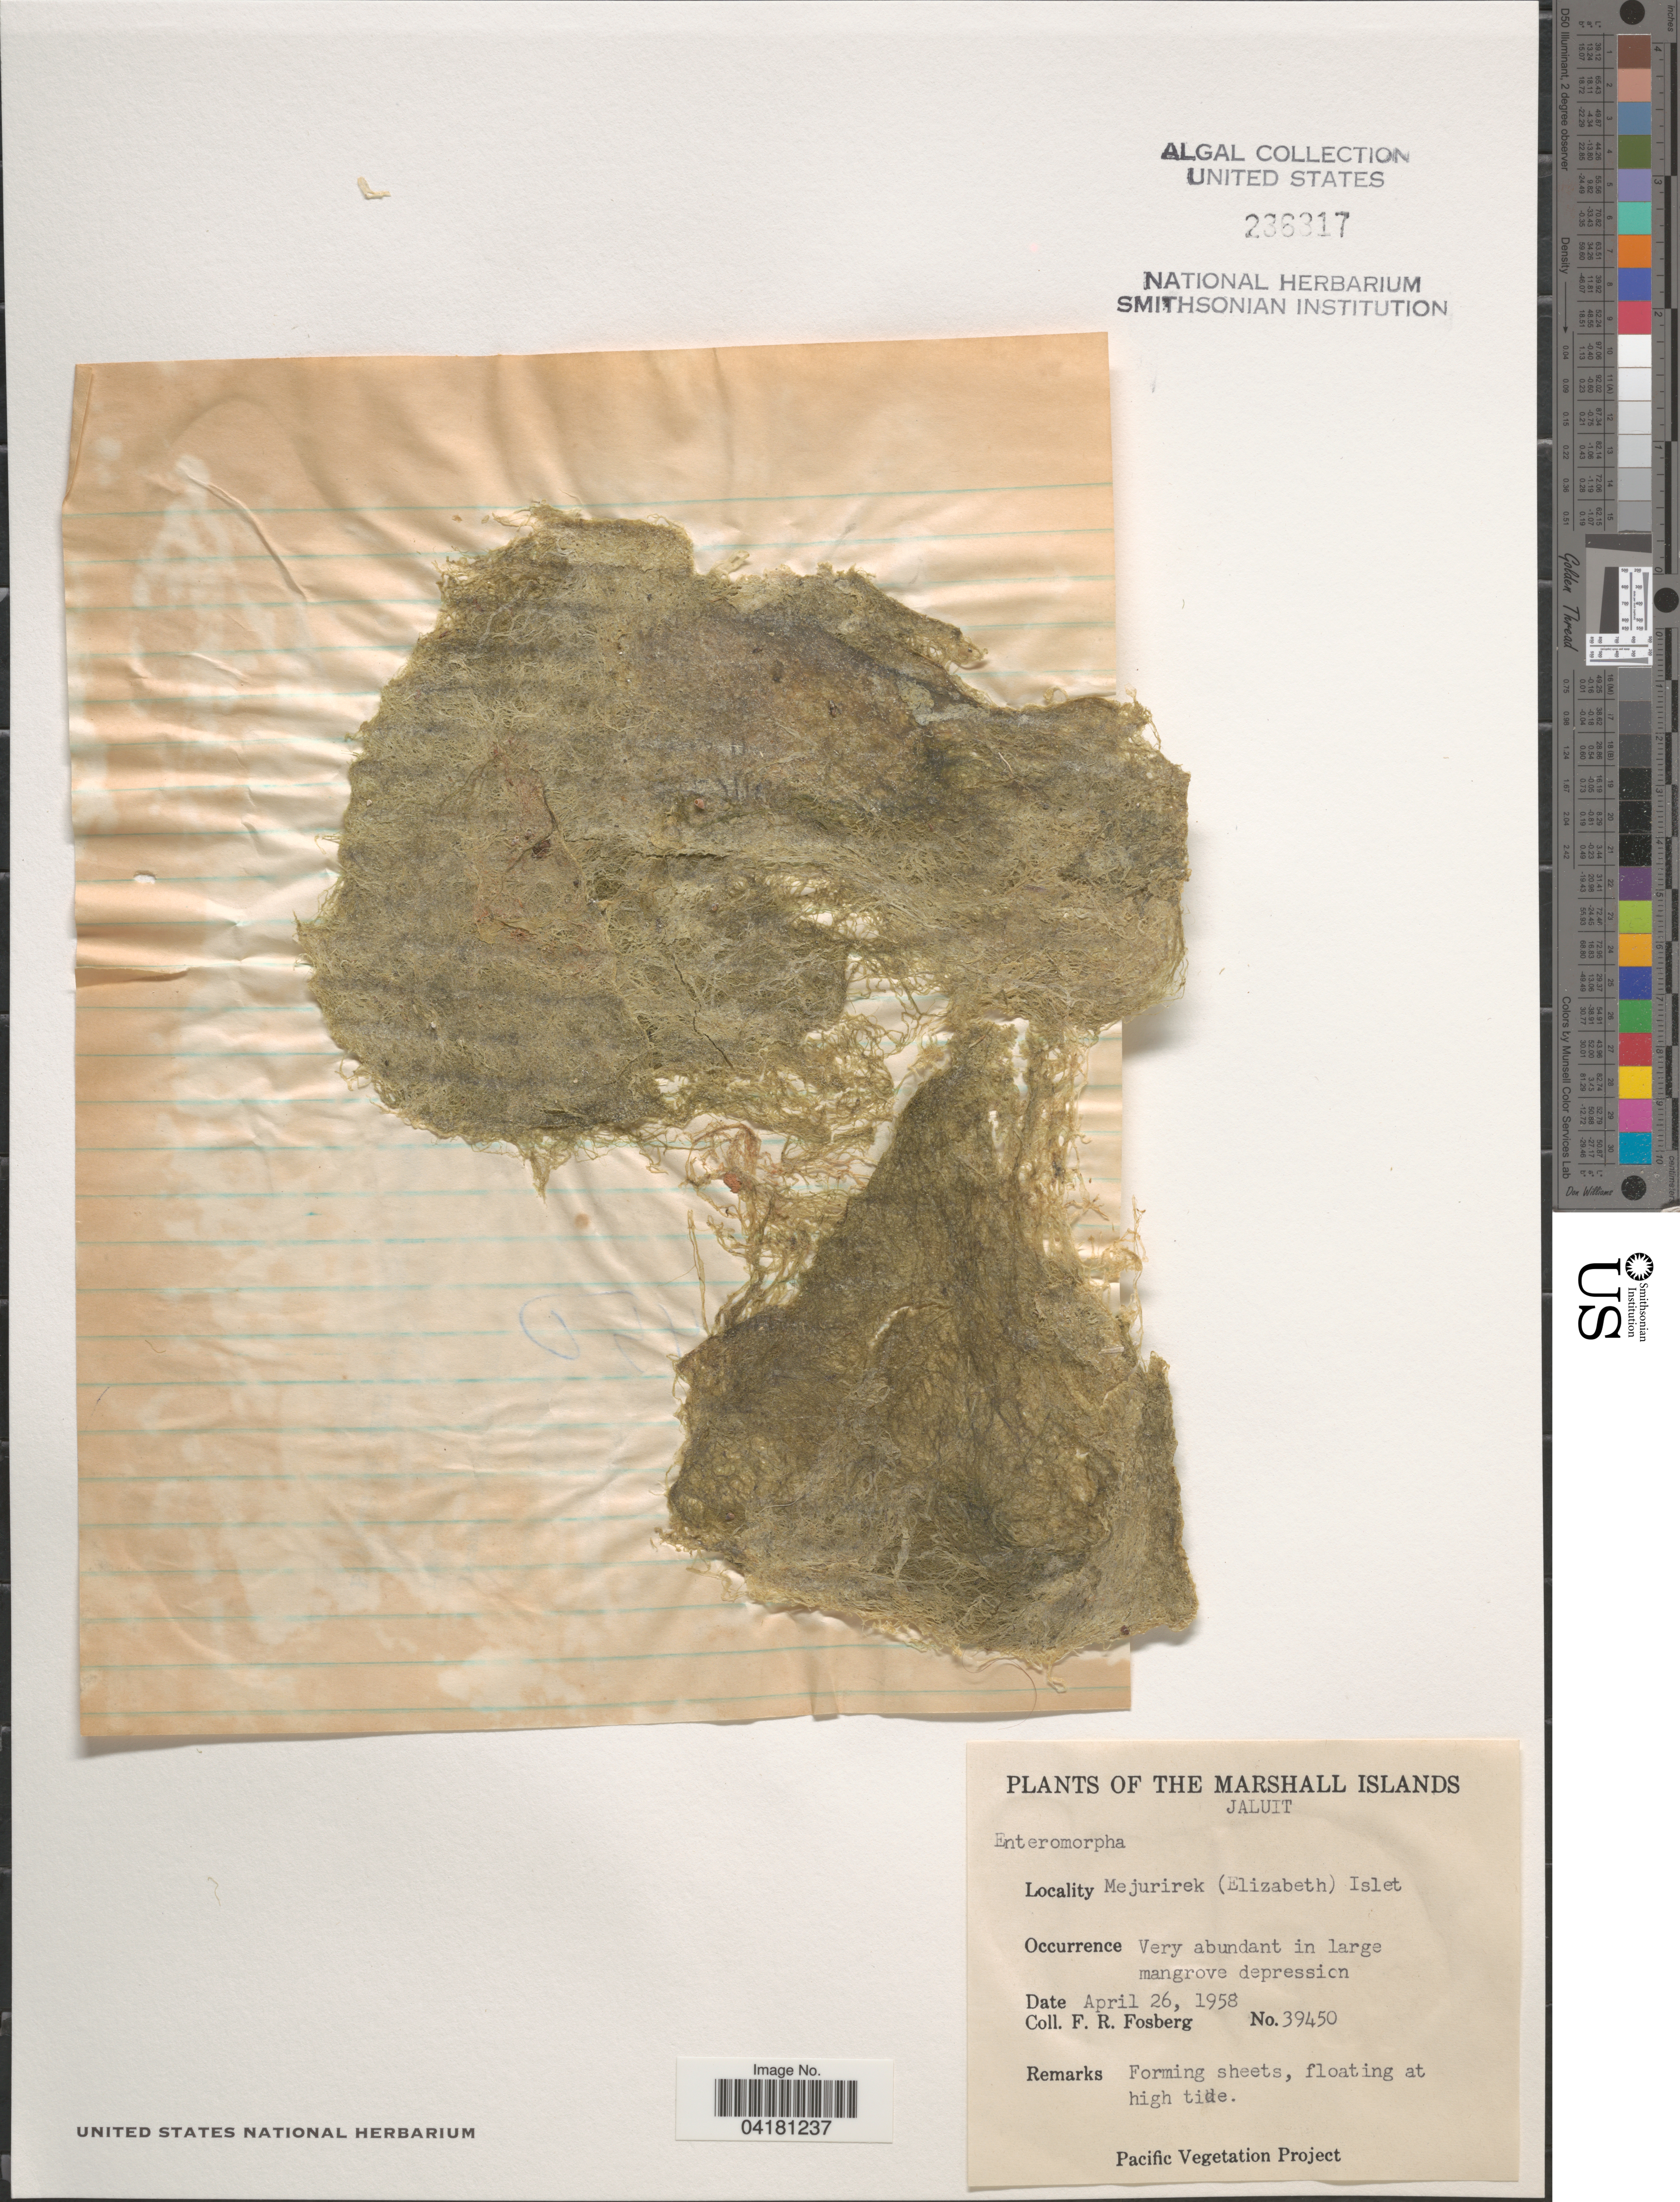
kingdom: Plantae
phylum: Chlorophyta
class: Ulvophyceae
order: Ulvales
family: Ulvaceae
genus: Ulva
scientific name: Ulva sp.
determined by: Algae name updating Project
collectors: F. R. Fosberg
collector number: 39450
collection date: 1958-04-26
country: Marshall Islands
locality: Jaluit. Mejurirek (Elizabeth) Islet.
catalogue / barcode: US 236317